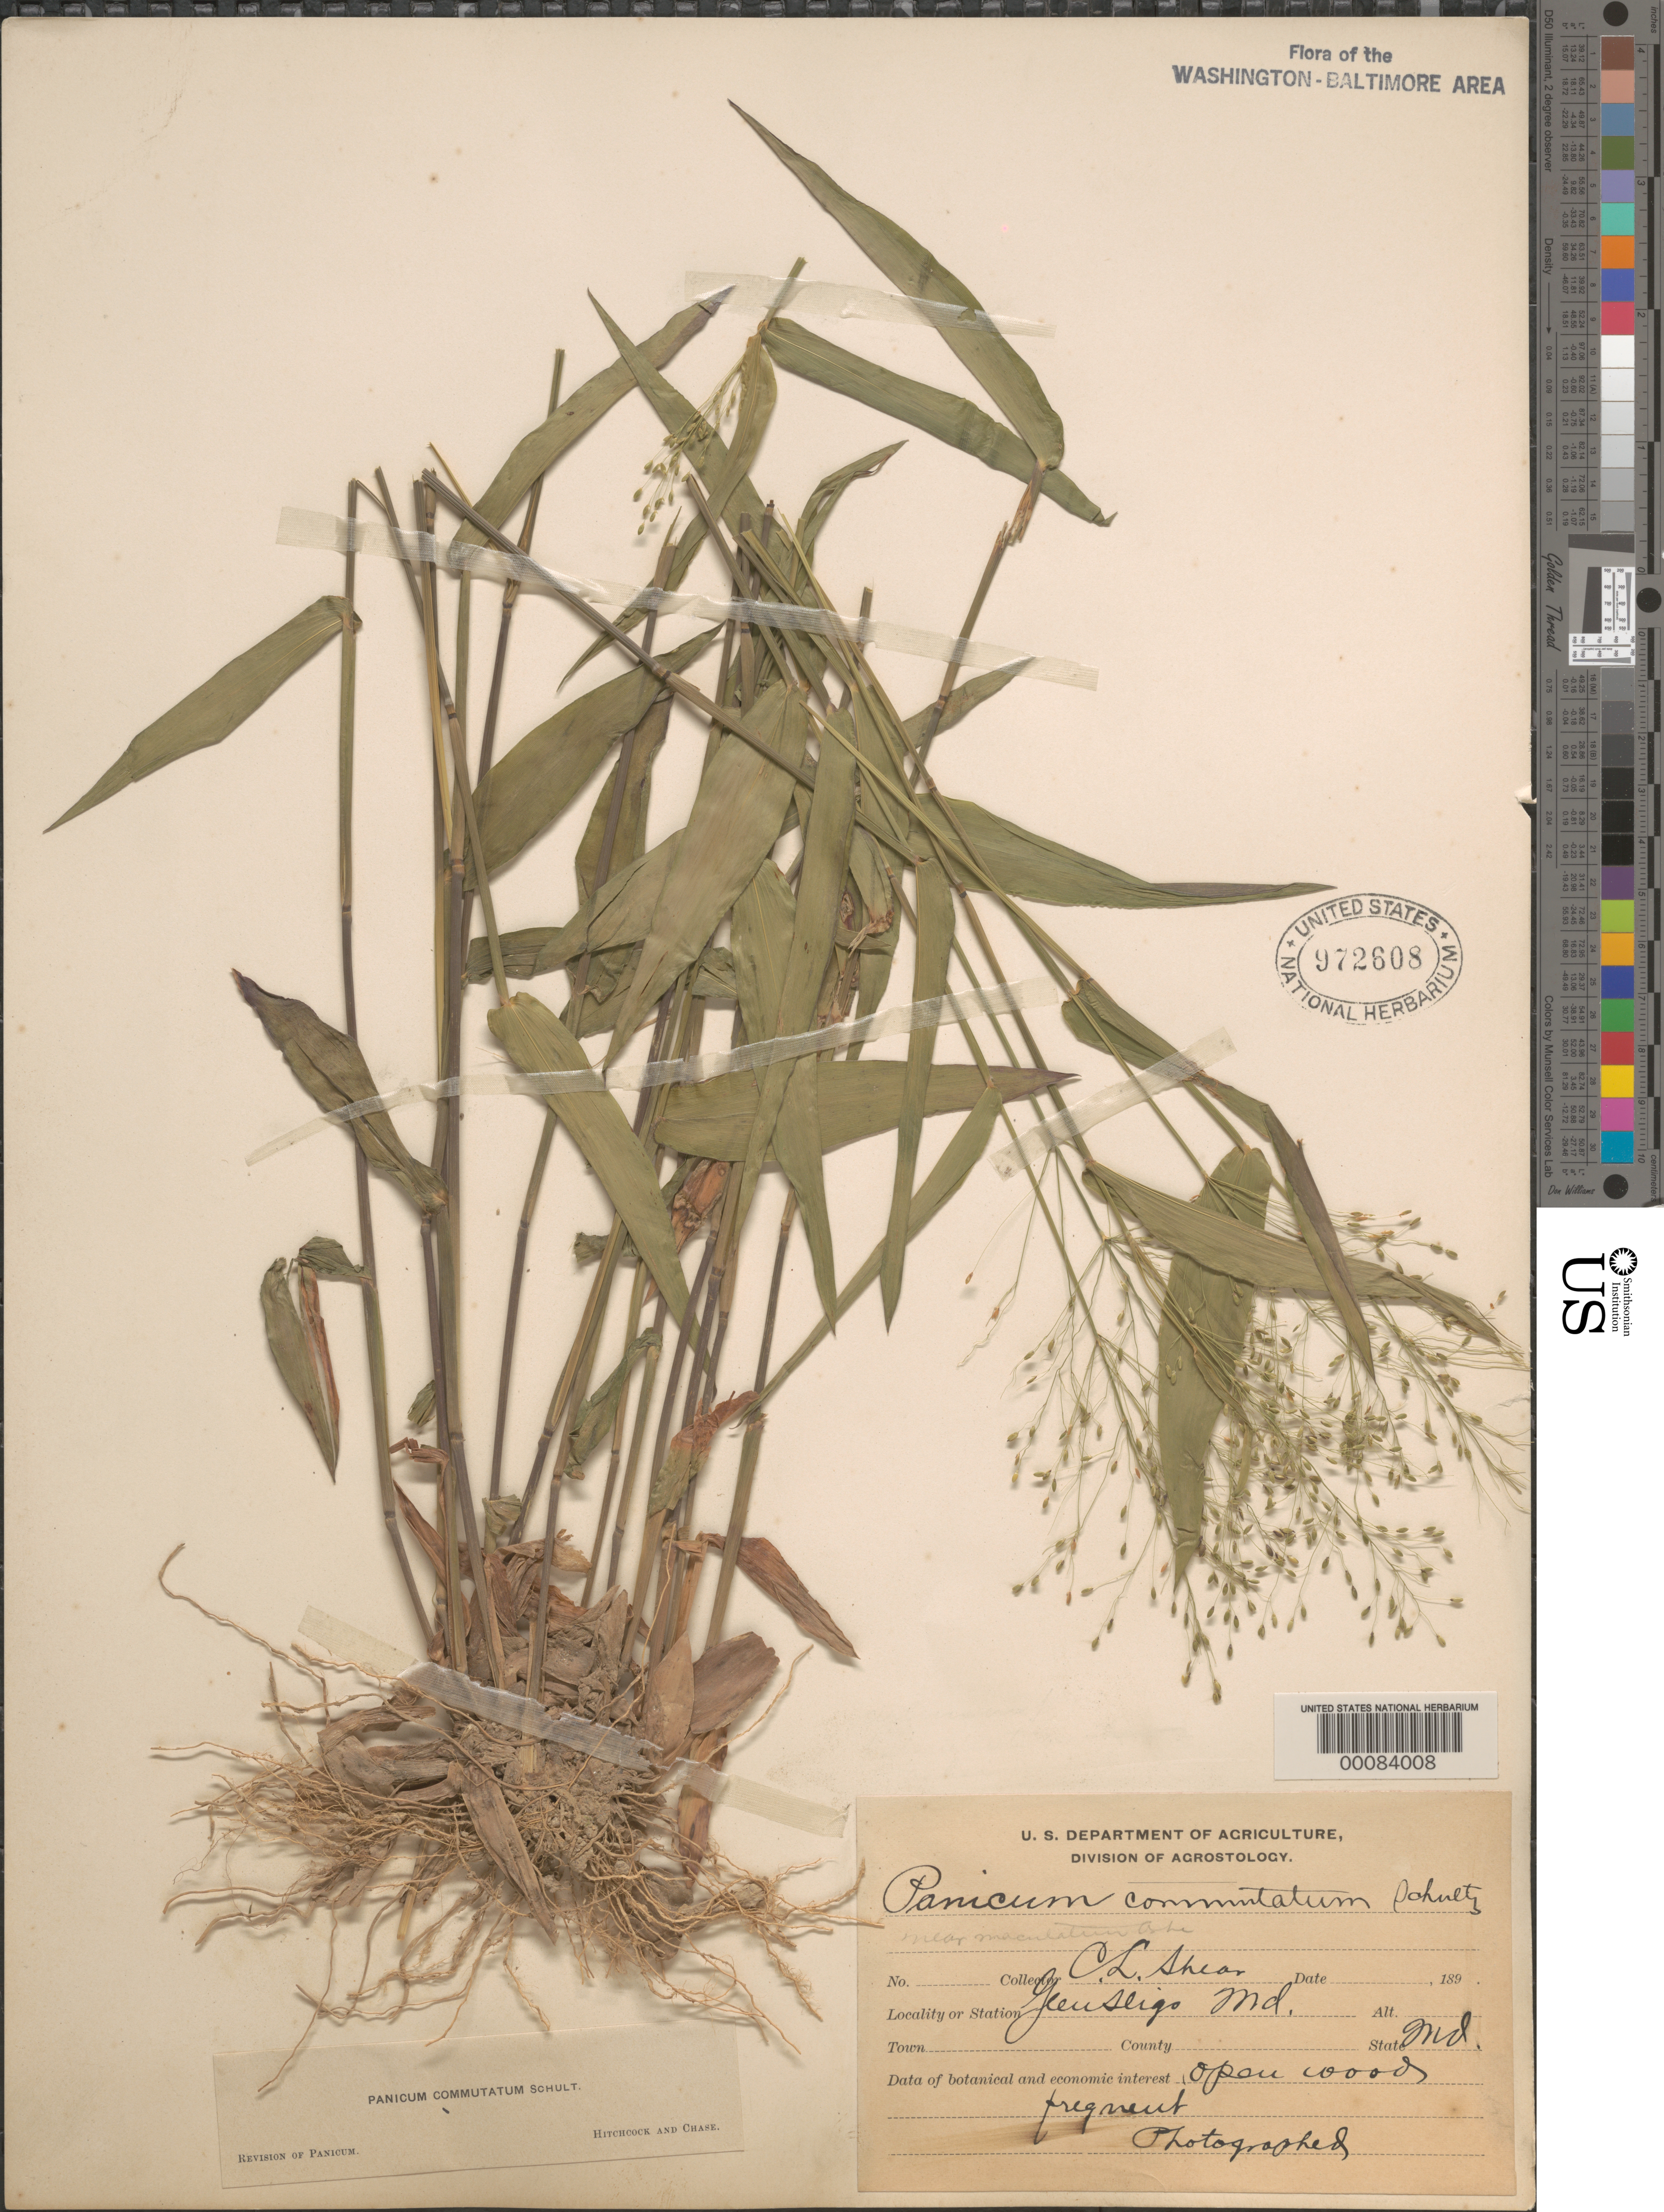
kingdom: Plantae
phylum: Tracheophyta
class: Liliopsida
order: Poales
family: Poaceae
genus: Dichanthelium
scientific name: Dichanthelium commutatum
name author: (Schult.) Gould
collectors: C. L. Shear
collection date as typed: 189-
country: United States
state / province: Maryland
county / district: Prince George's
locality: Glen Sligo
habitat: Open woods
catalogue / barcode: US 972608